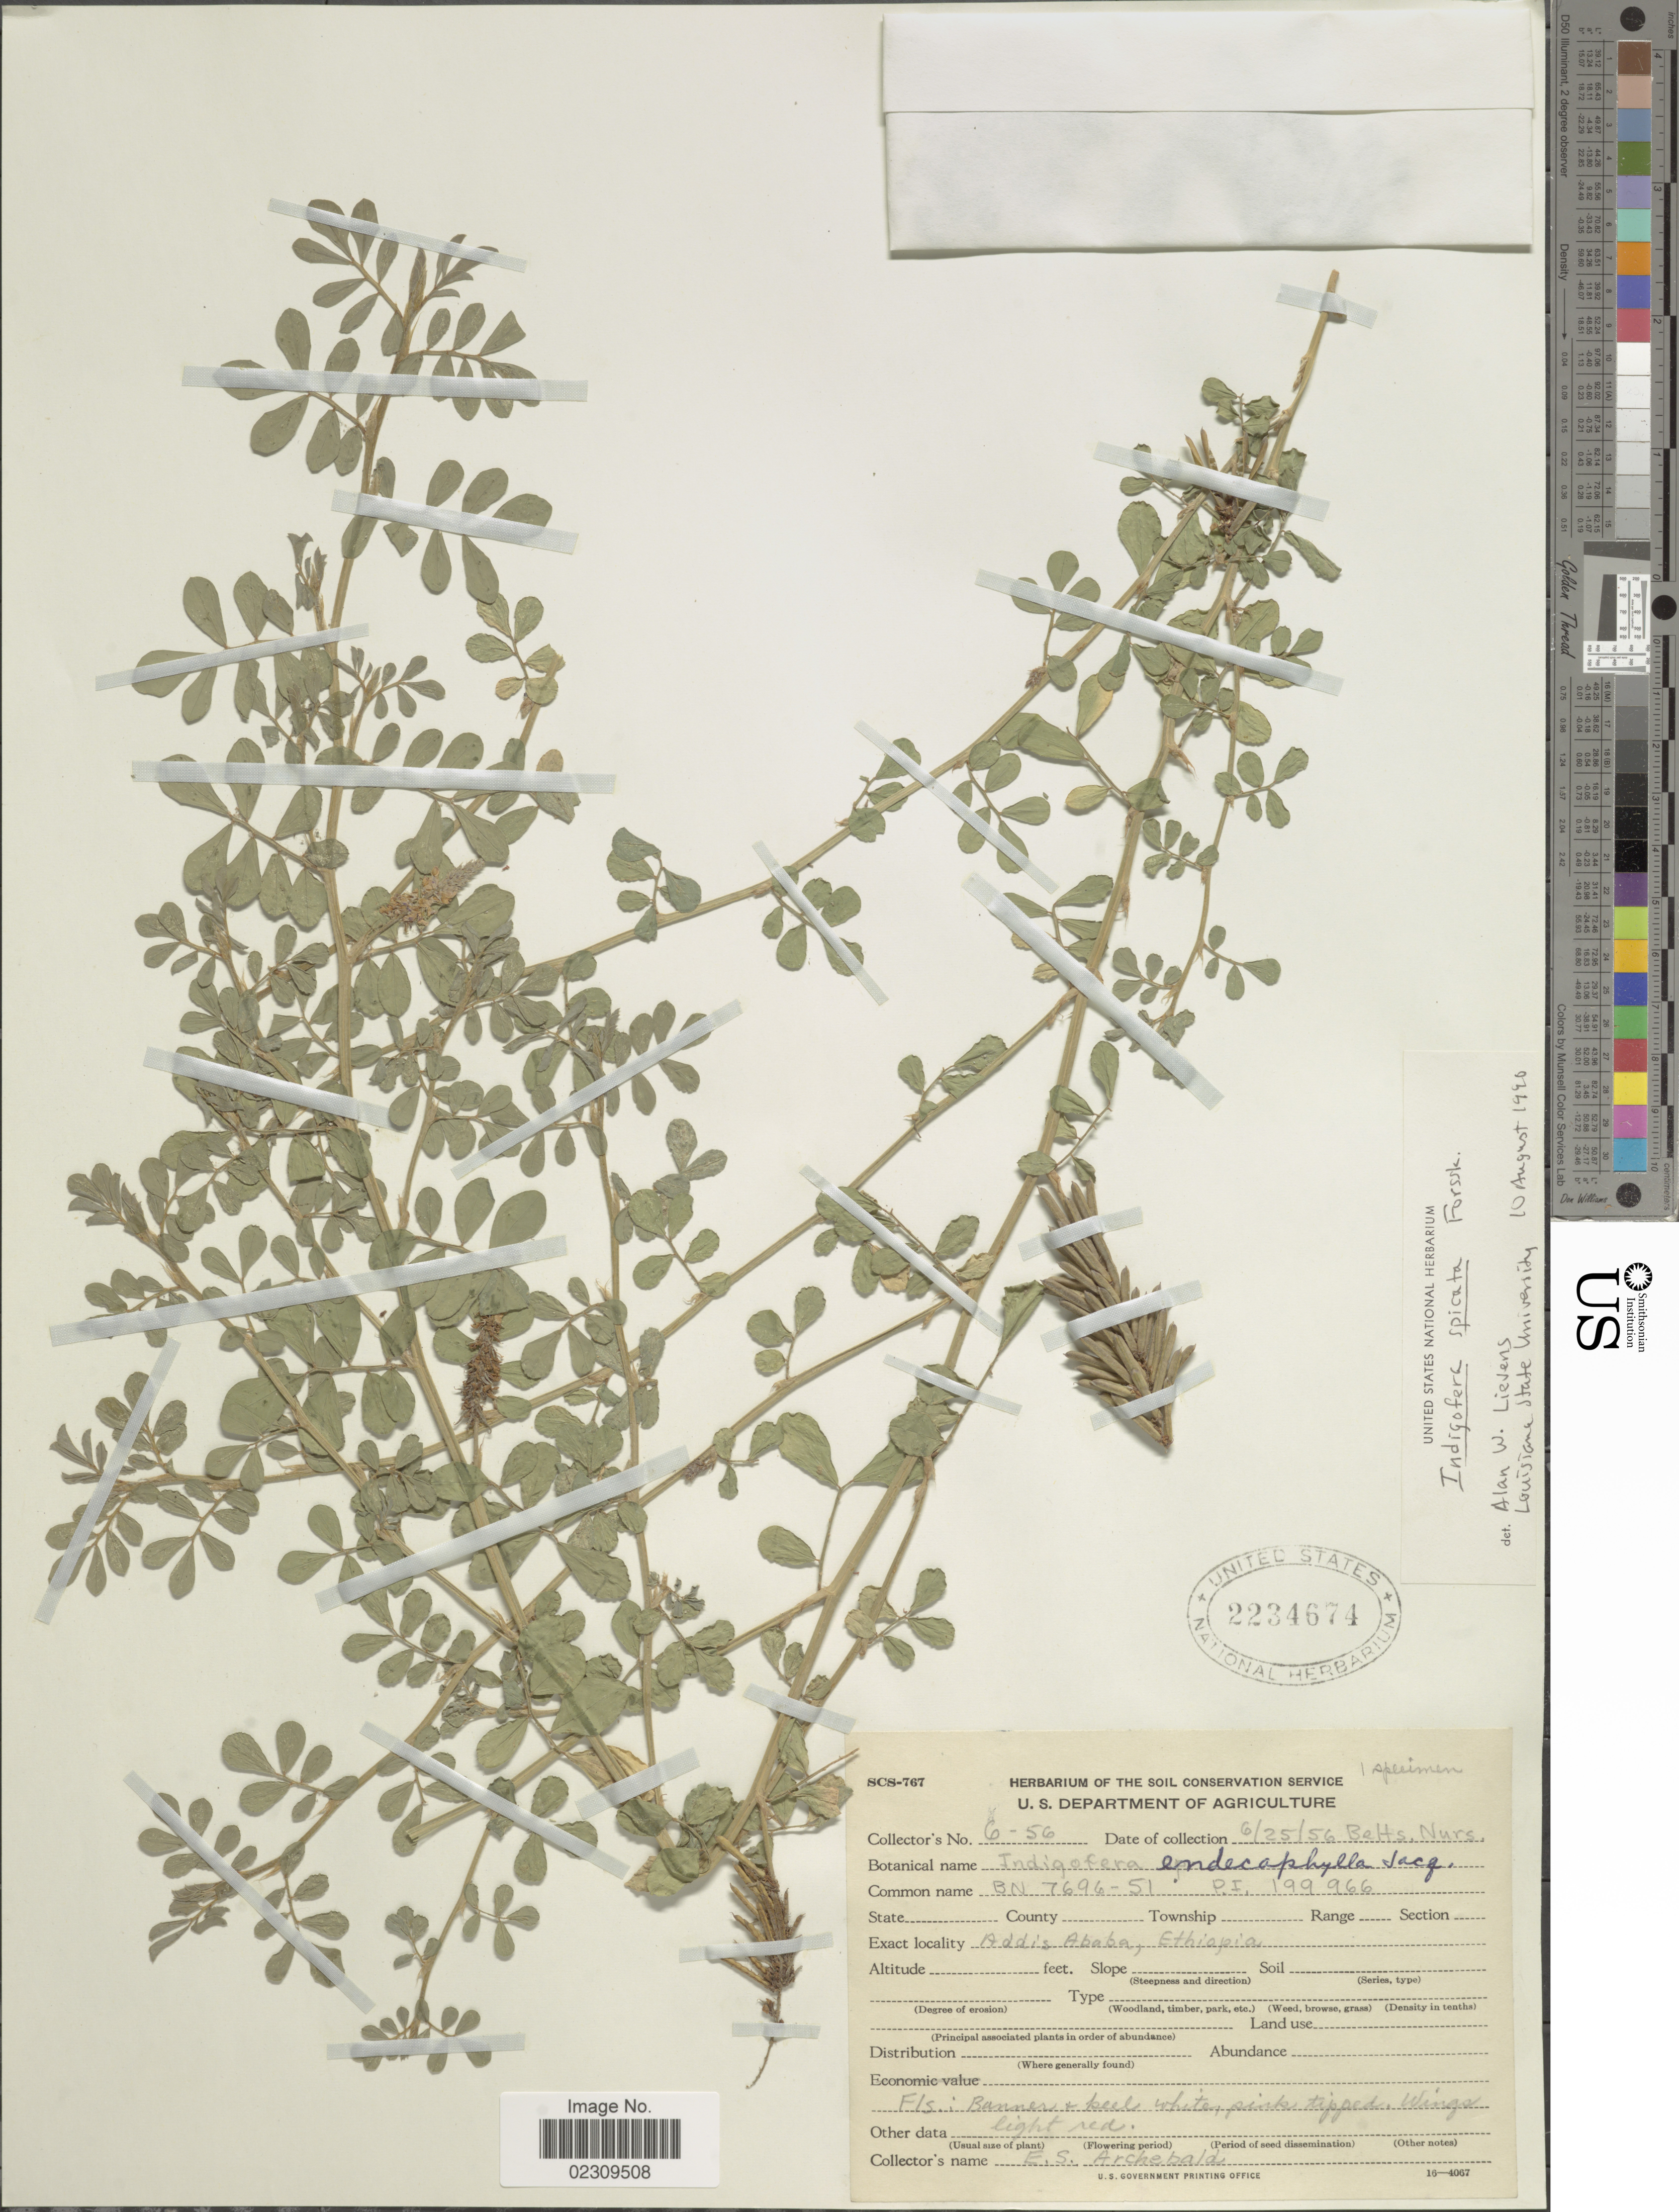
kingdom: Plantae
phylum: Tracheophyta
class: Magnoliopsida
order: Fabales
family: Fabaceae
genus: Indigofera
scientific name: Indigofera hendecaphylla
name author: Jacq.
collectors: E. Archibald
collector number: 6-65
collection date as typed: Transcribed d/m/y: 25/6/56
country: Ethiopia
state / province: Addis Ababa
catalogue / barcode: US 2234674